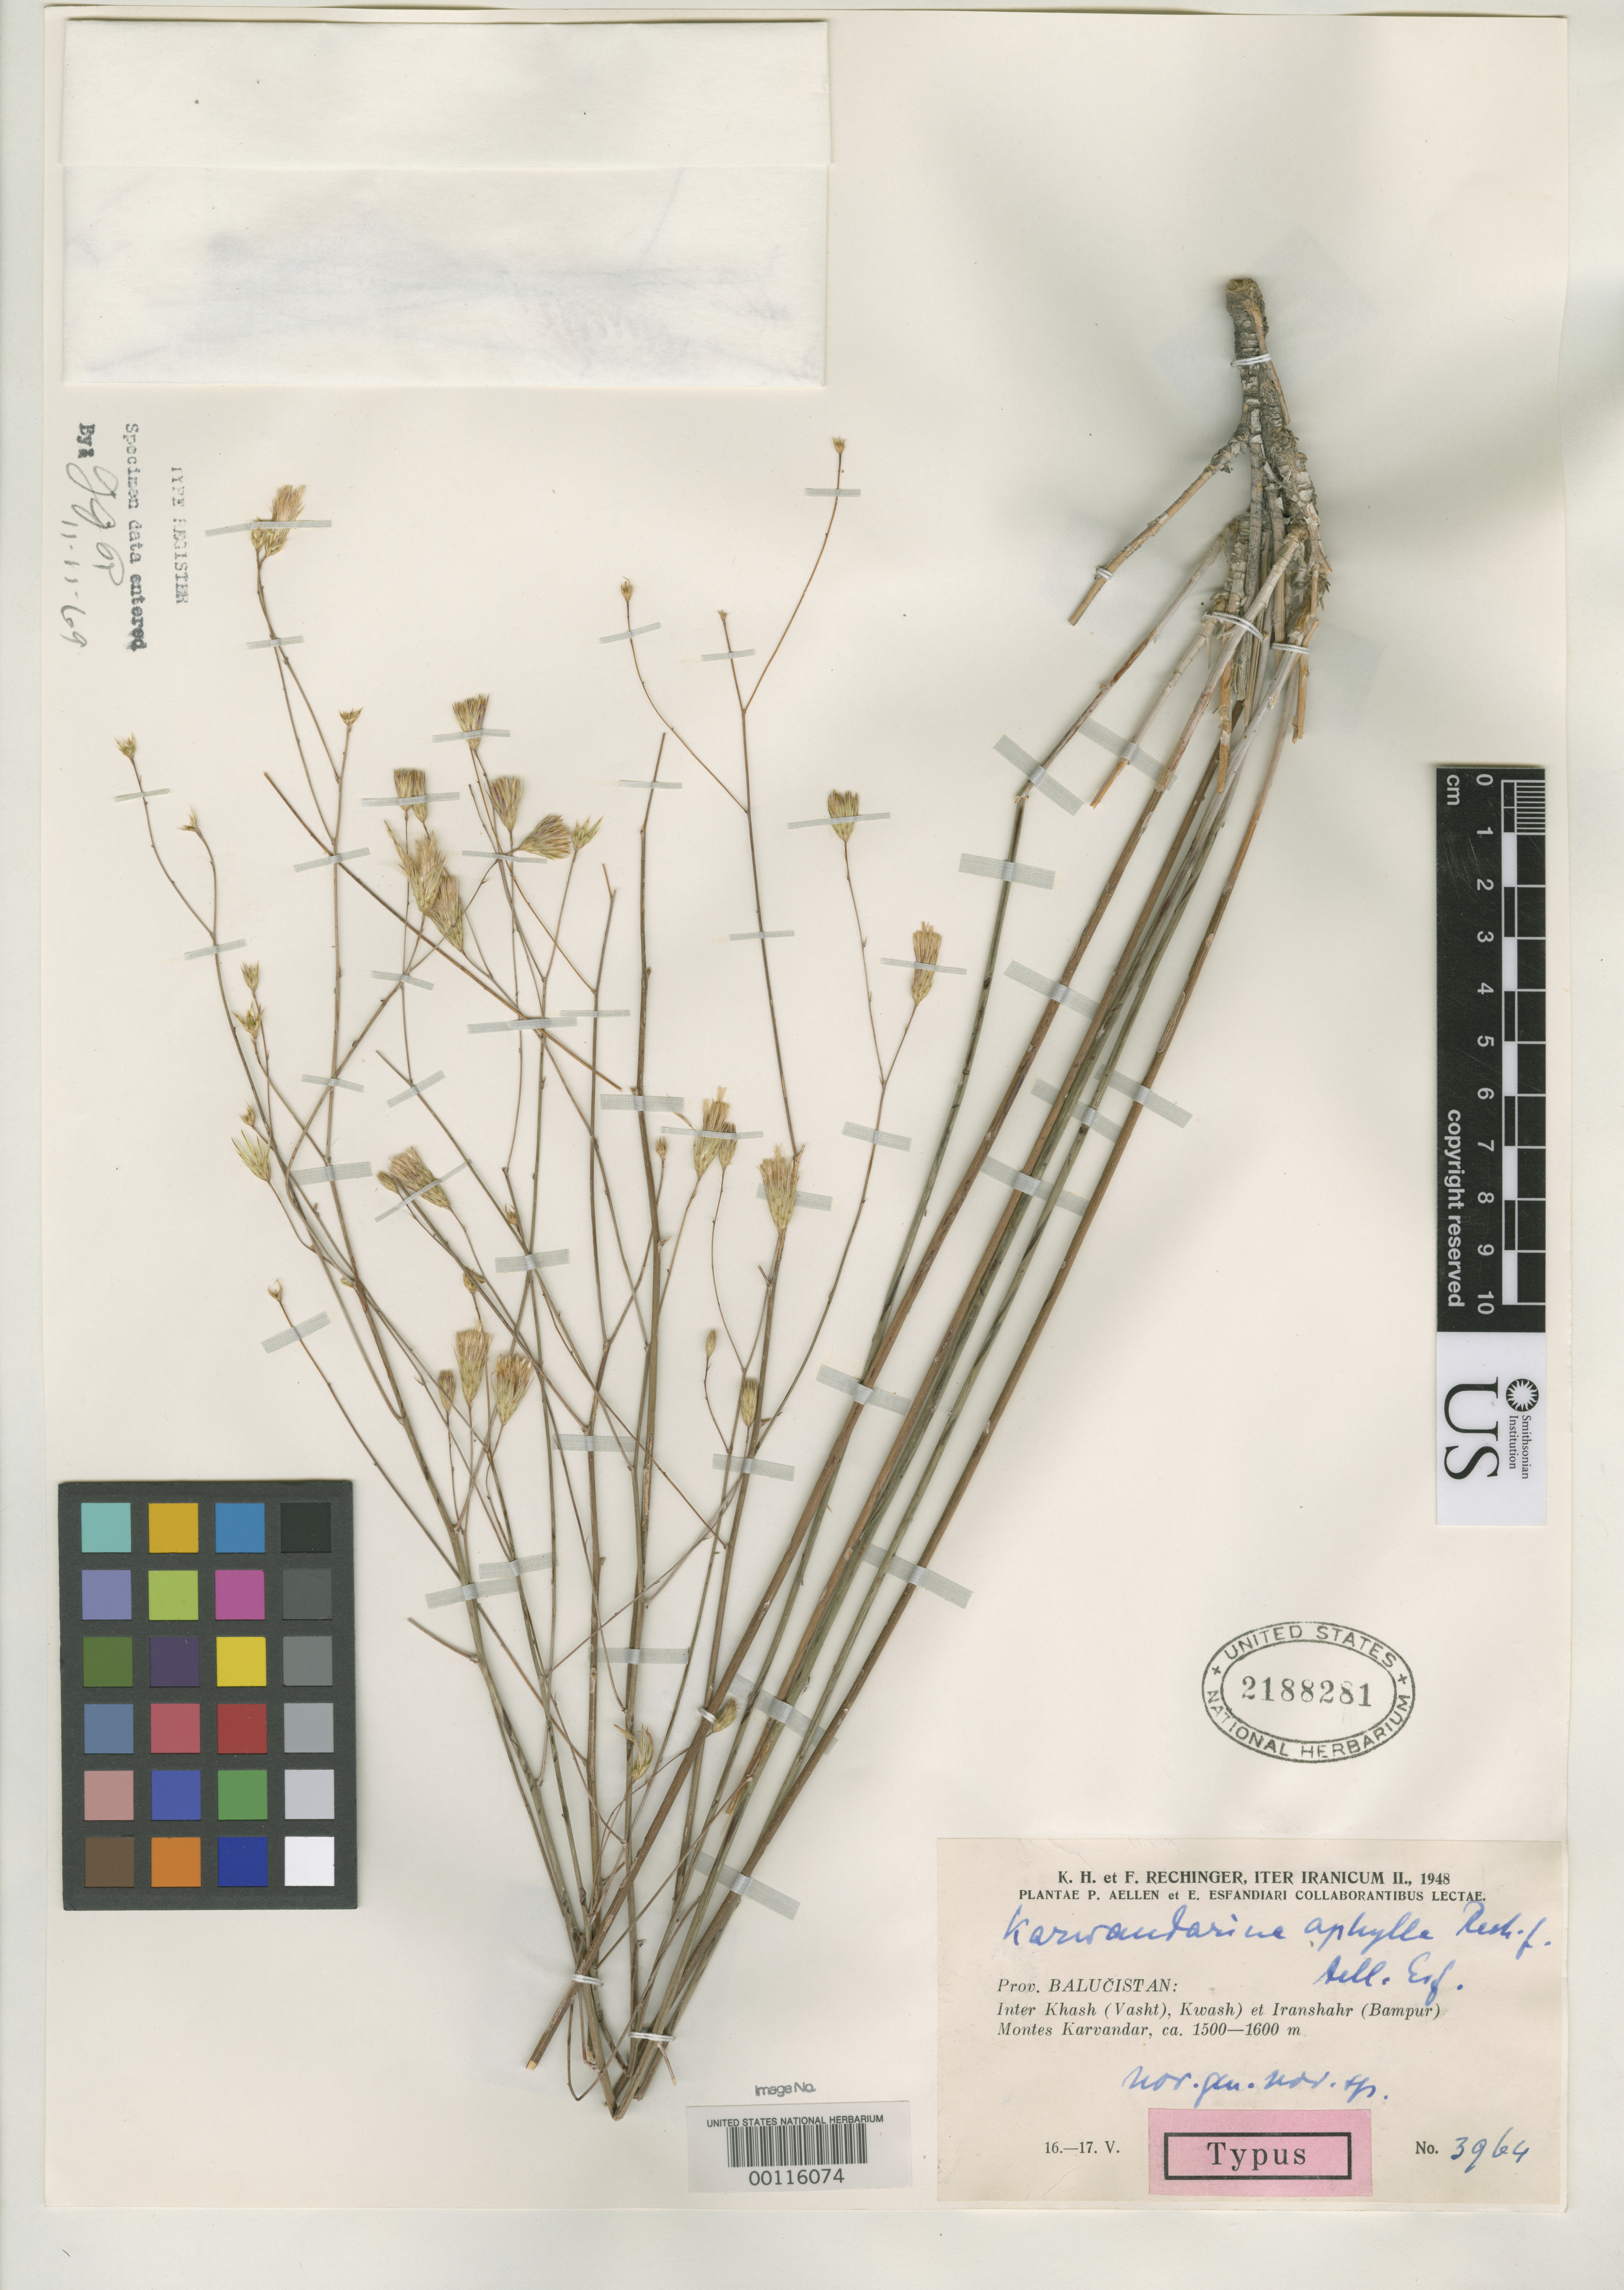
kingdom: Plantae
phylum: Tracheophyta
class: Magnoliopsida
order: Asterales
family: Asteraceae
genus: Karvandarina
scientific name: Karvandarina aphylla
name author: Rech. f. et al.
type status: Isotype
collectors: K. H. Rechinger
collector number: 3964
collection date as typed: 16 May 1948 to 17 May 1948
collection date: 1948-05-16/1948-05-17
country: Iran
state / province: Sistan and Baluchistan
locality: Between Khash and Iranshahr.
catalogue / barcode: US 2188281